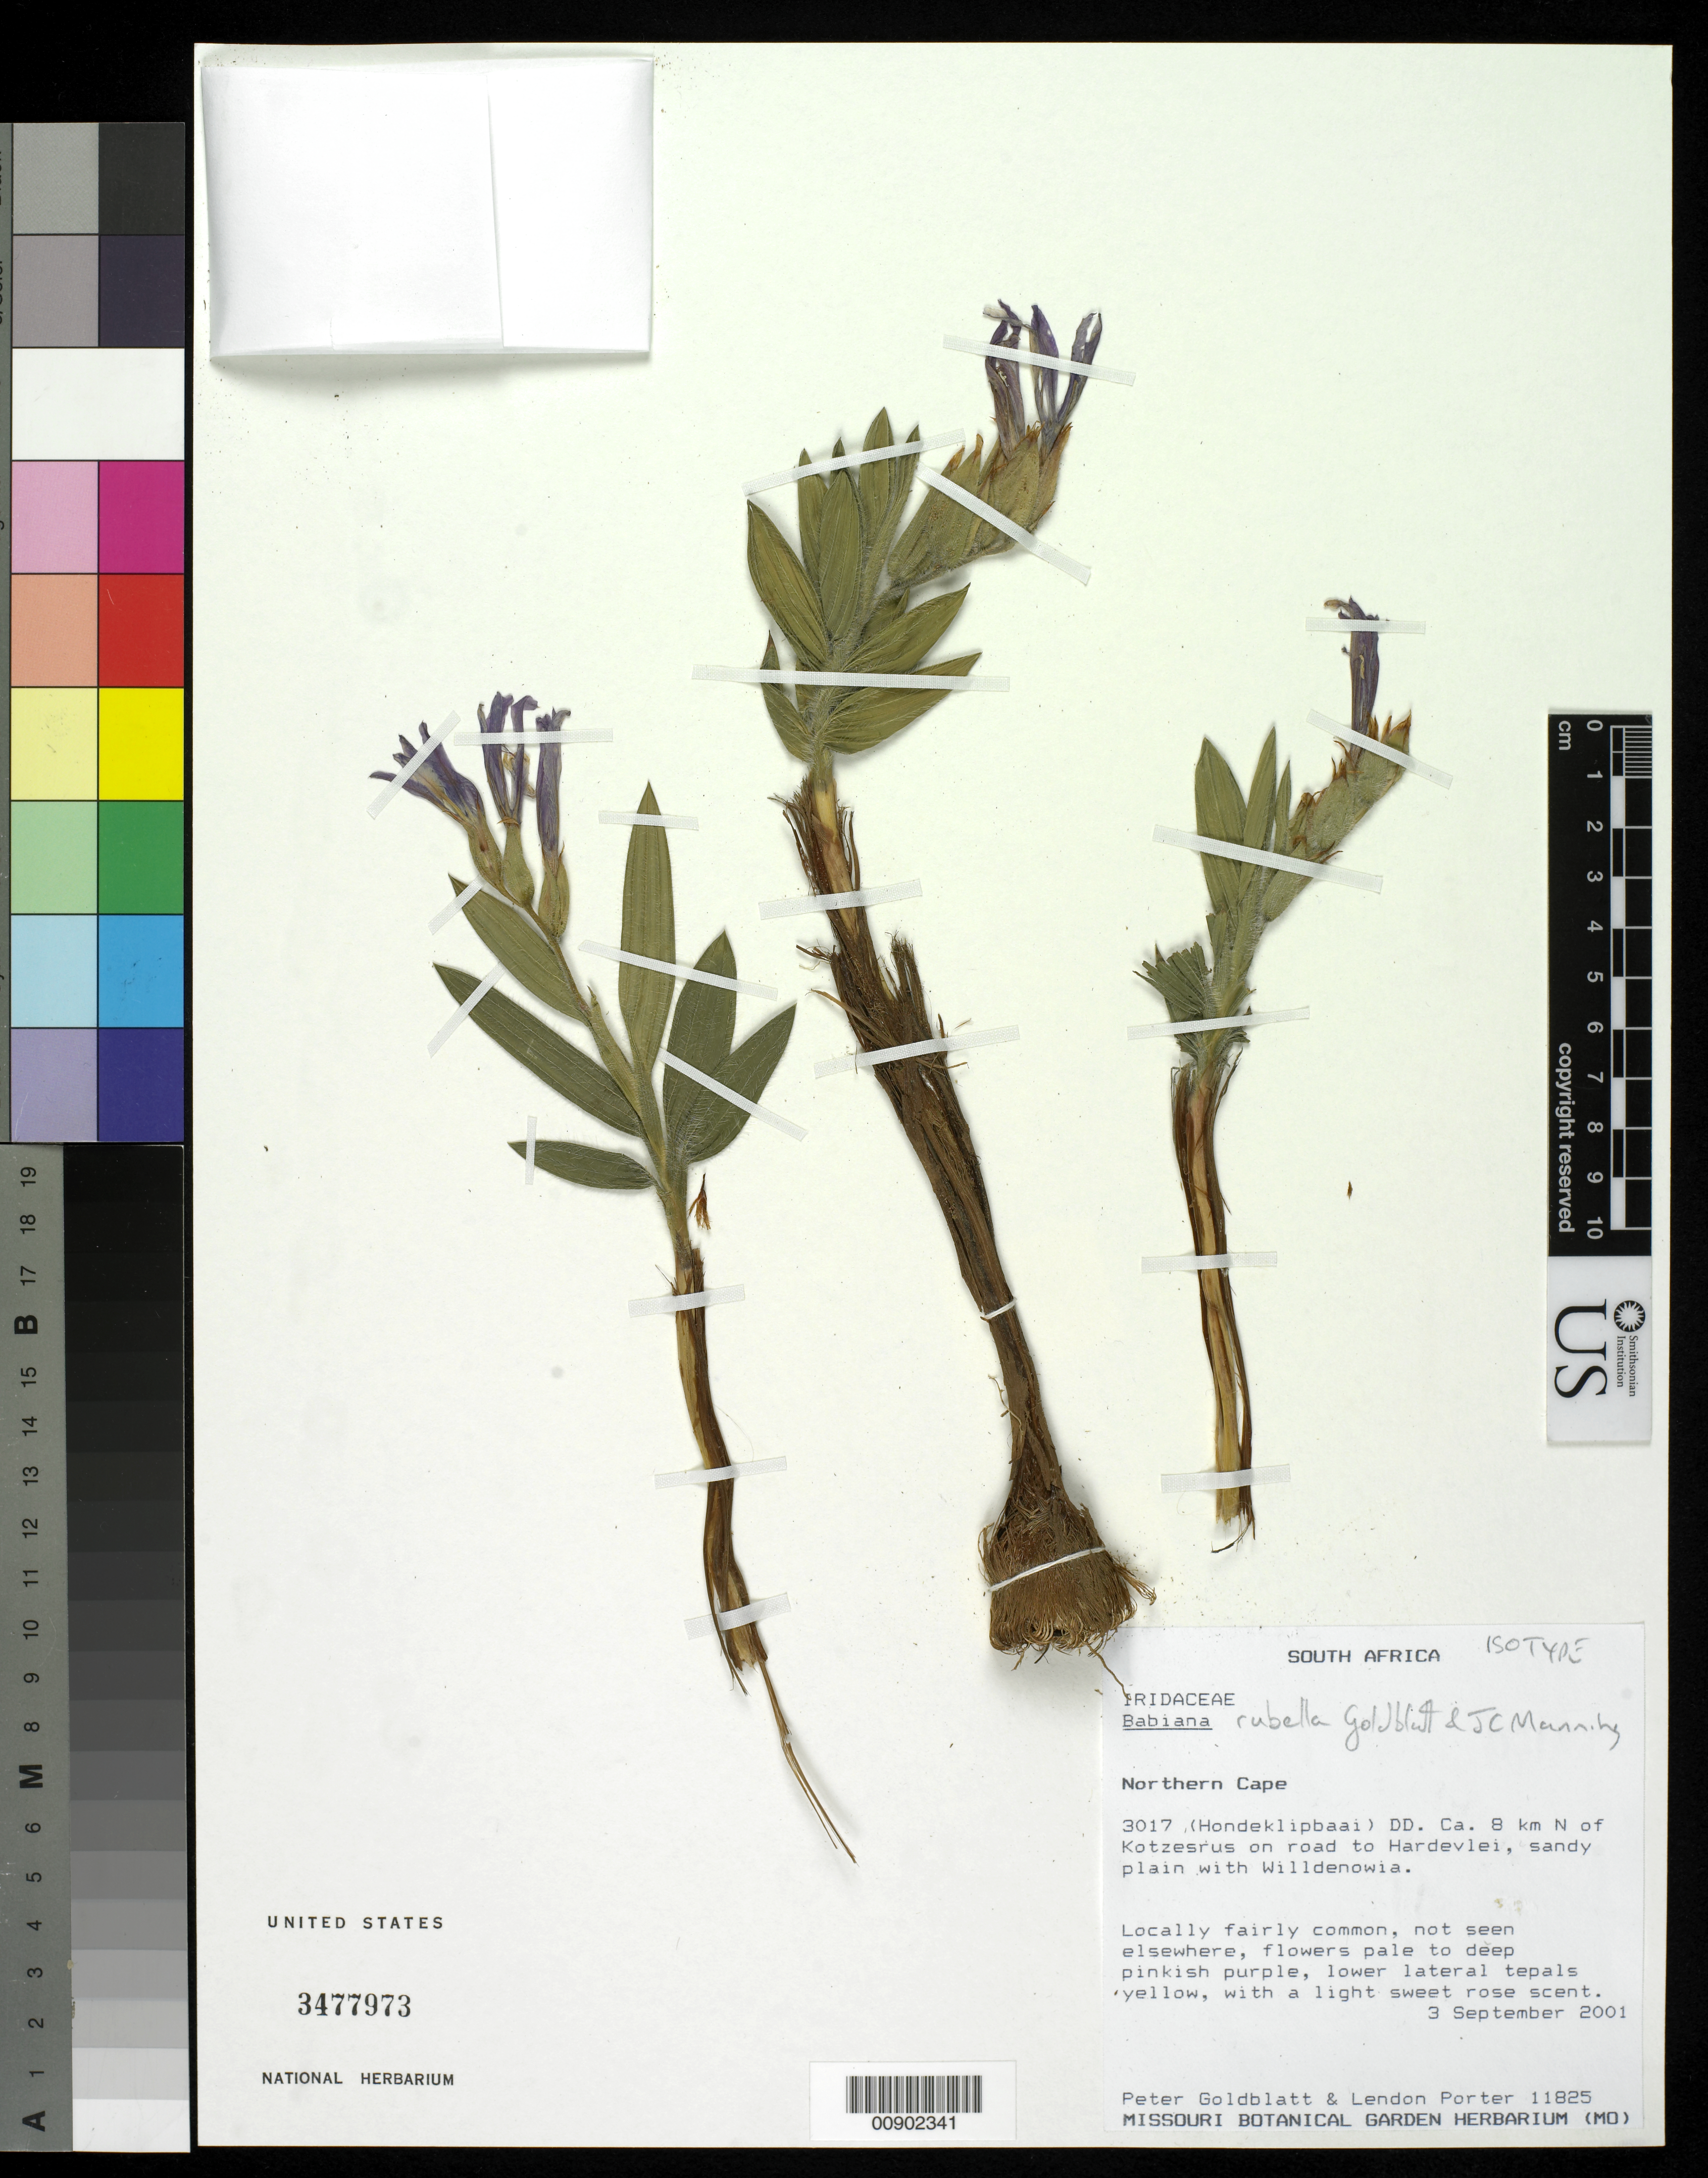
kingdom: Plantae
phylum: Tracheophyta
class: Liliopsida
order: Asparagales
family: Iridaceae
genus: Babiana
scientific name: Babiana rubella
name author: Goldblatt & J.C. Manning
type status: Isotype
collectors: P. Goldblatt & L. Porter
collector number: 11825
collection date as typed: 03 Sep 2001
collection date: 2001-09-03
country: South Africa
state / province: Northern Cape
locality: Northern Cape. 3017 (Hondeklipbaai) DD. Ca. 8 km N of Kotzesrus on road to Hardevlei.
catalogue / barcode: US 3477973